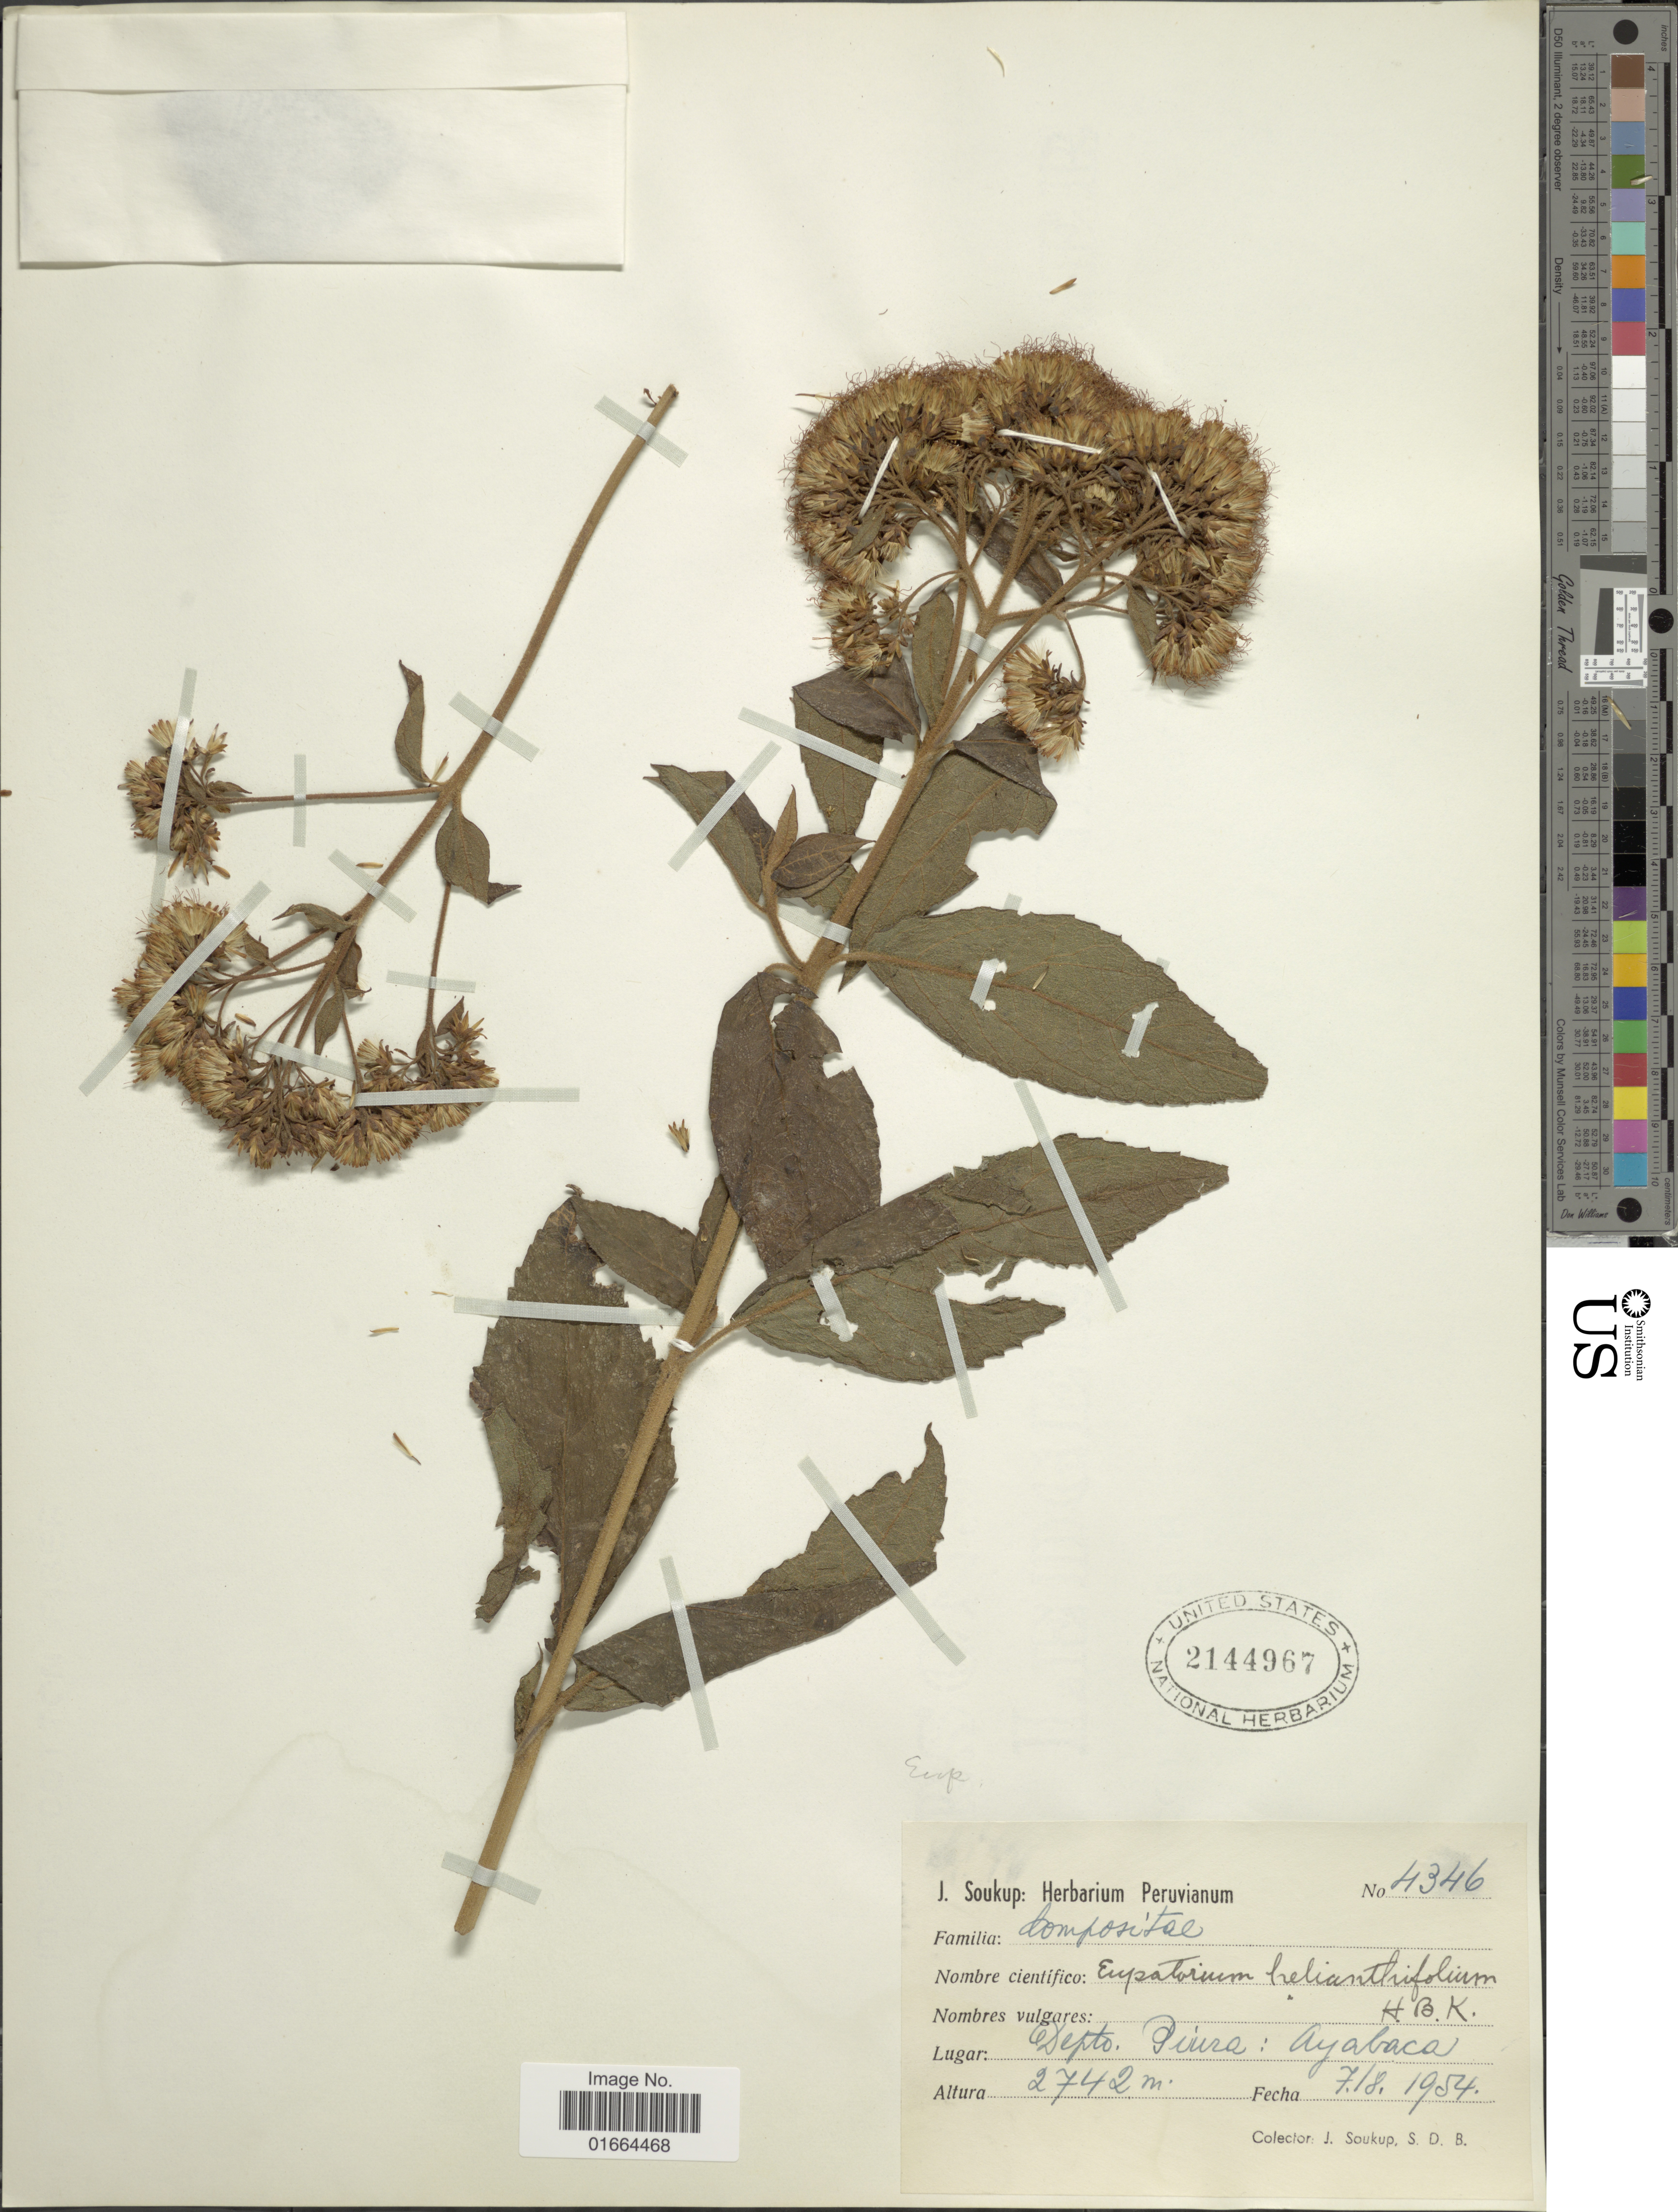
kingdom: Plantae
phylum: Tracheophyta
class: Magnoliopsida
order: Asterales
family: Asteraceae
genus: Badilloa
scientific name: Badilloa helianthifolia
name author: (Kunth) R.M. King & H. Rob.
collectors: J. Soukup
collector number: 4346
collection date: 1954-08-07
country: Peru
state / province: Piura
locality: Depto. Piura, Ayabaca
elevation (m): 2742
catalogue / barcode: US 2144967